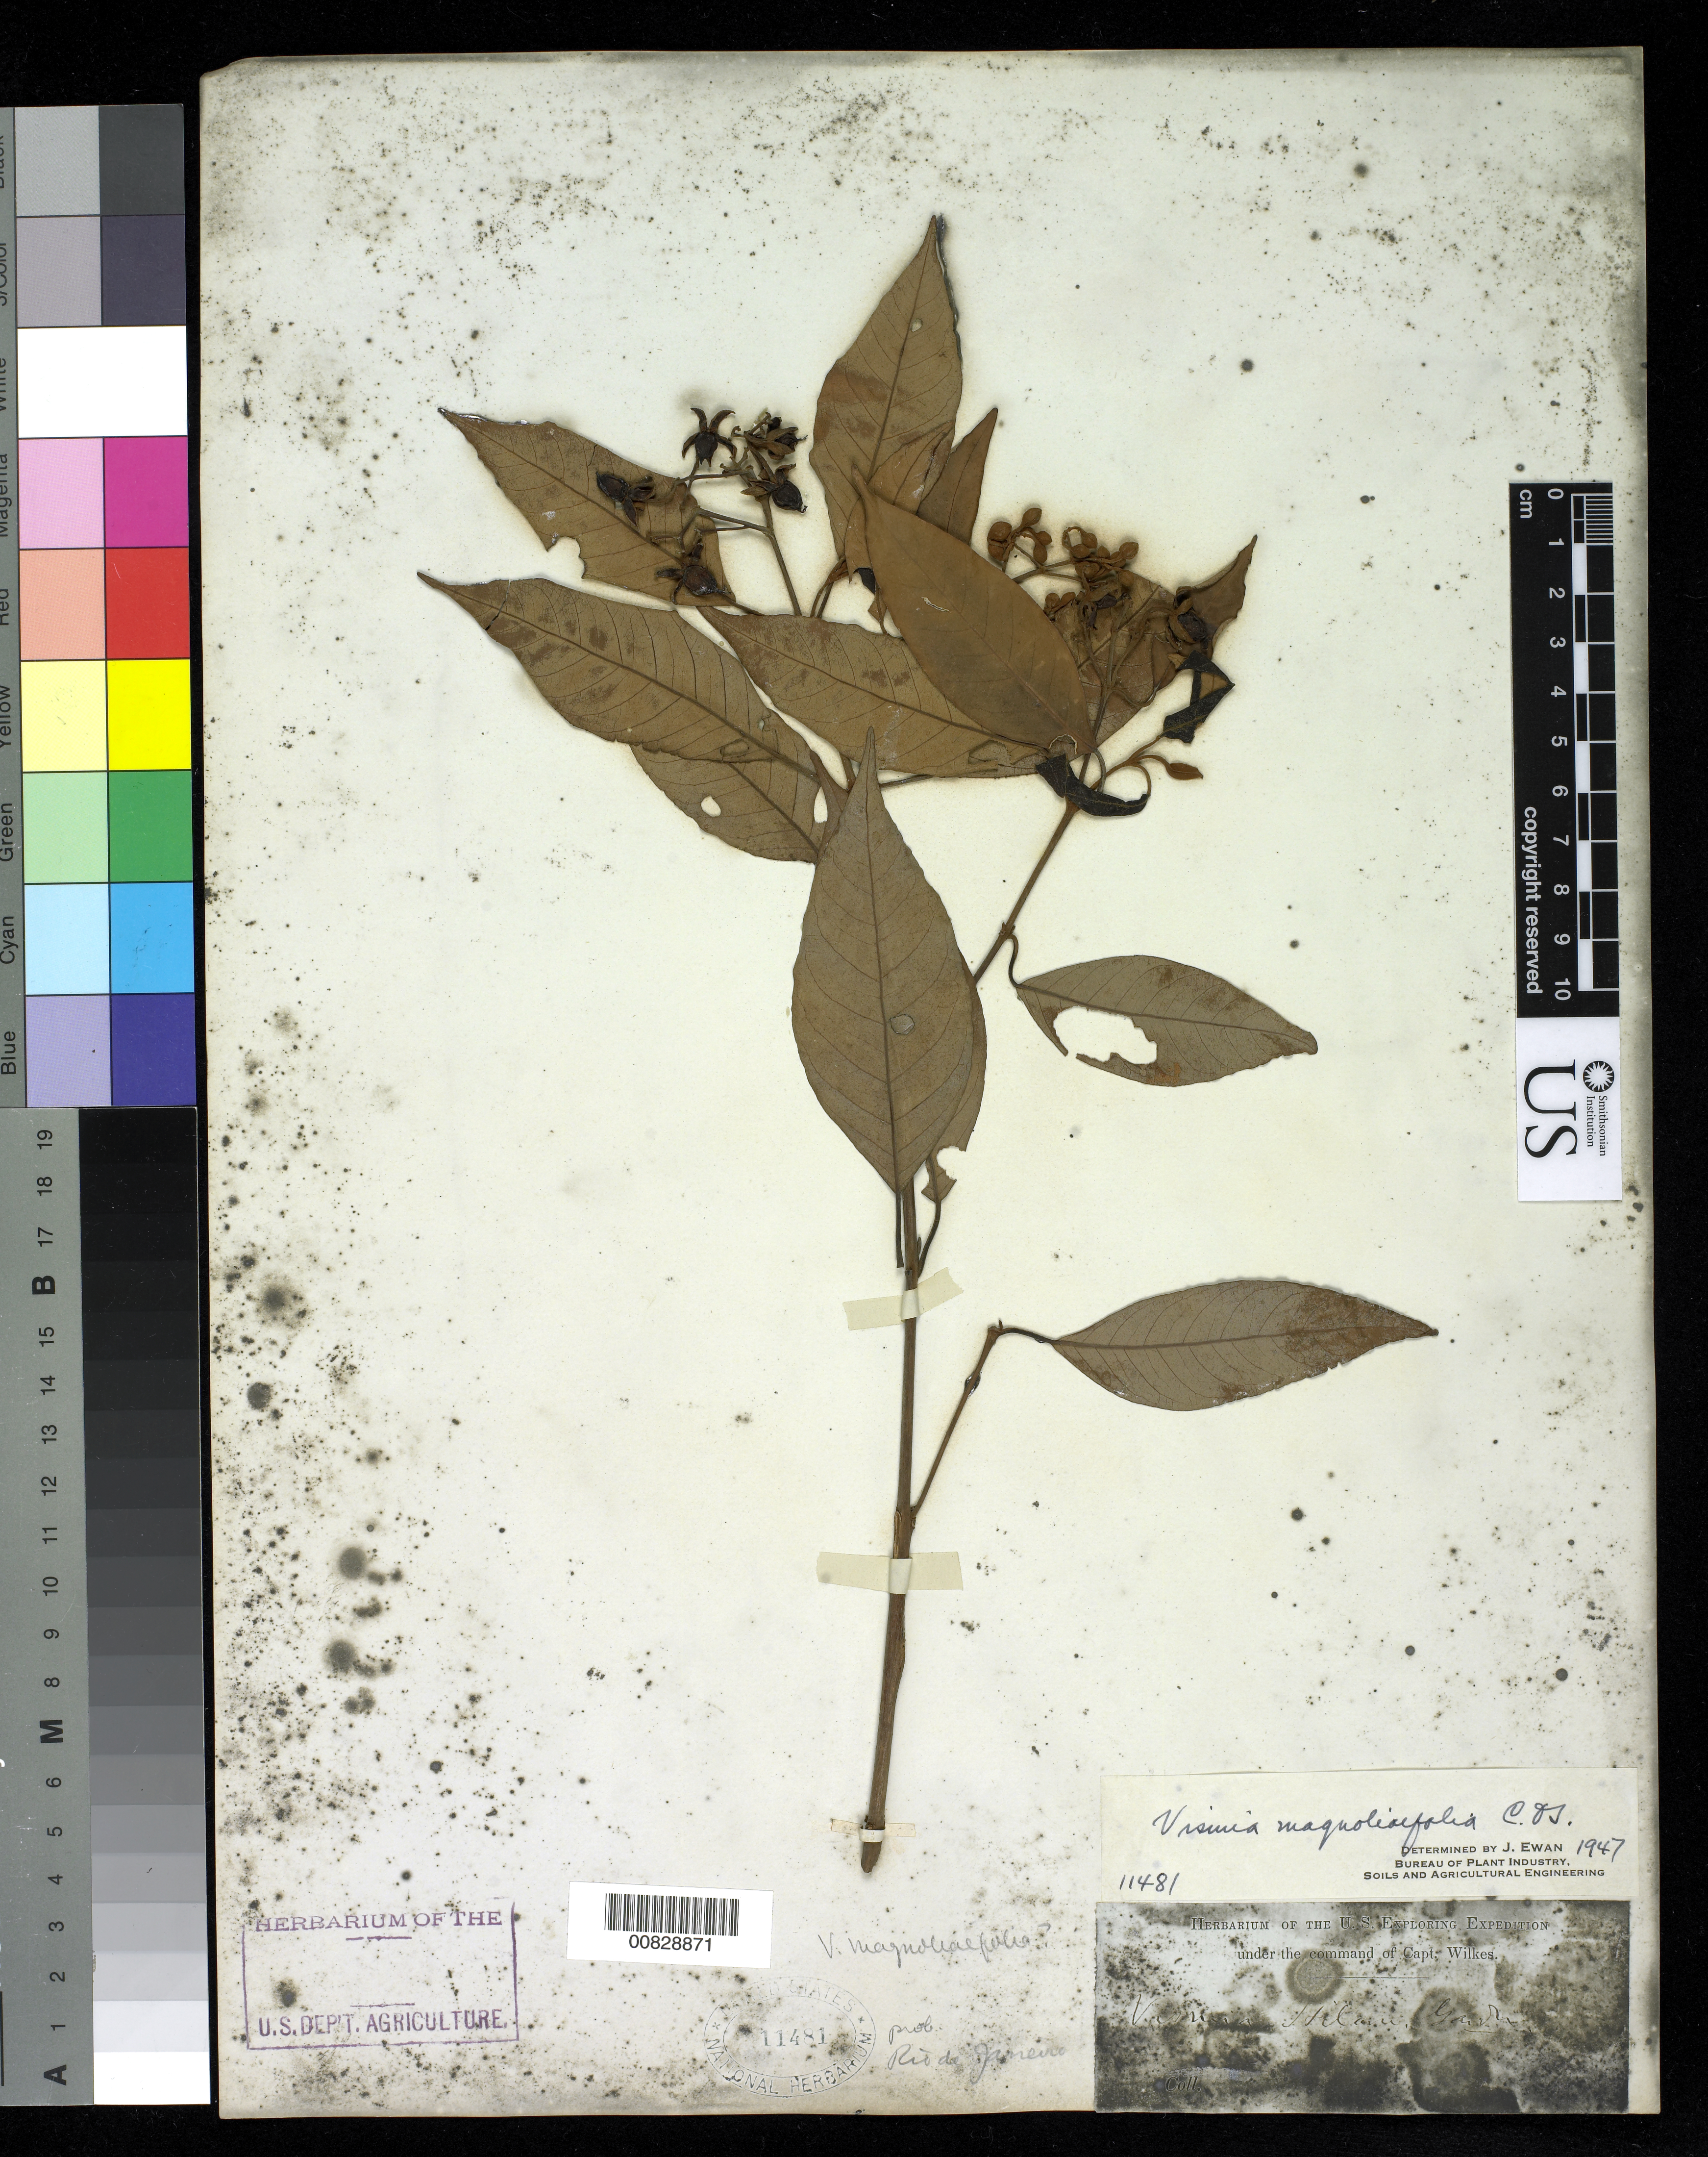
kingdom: Plantae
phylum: Tracheophyta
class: Magnoliopsida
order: Malpighiales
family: Hypericaceae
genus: Vismia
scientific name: Vismia magnoliifolia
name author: Cham. & Schltdl.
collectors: Wilkes Explor. Exped.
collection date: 1838/1842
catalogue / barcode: US 11481